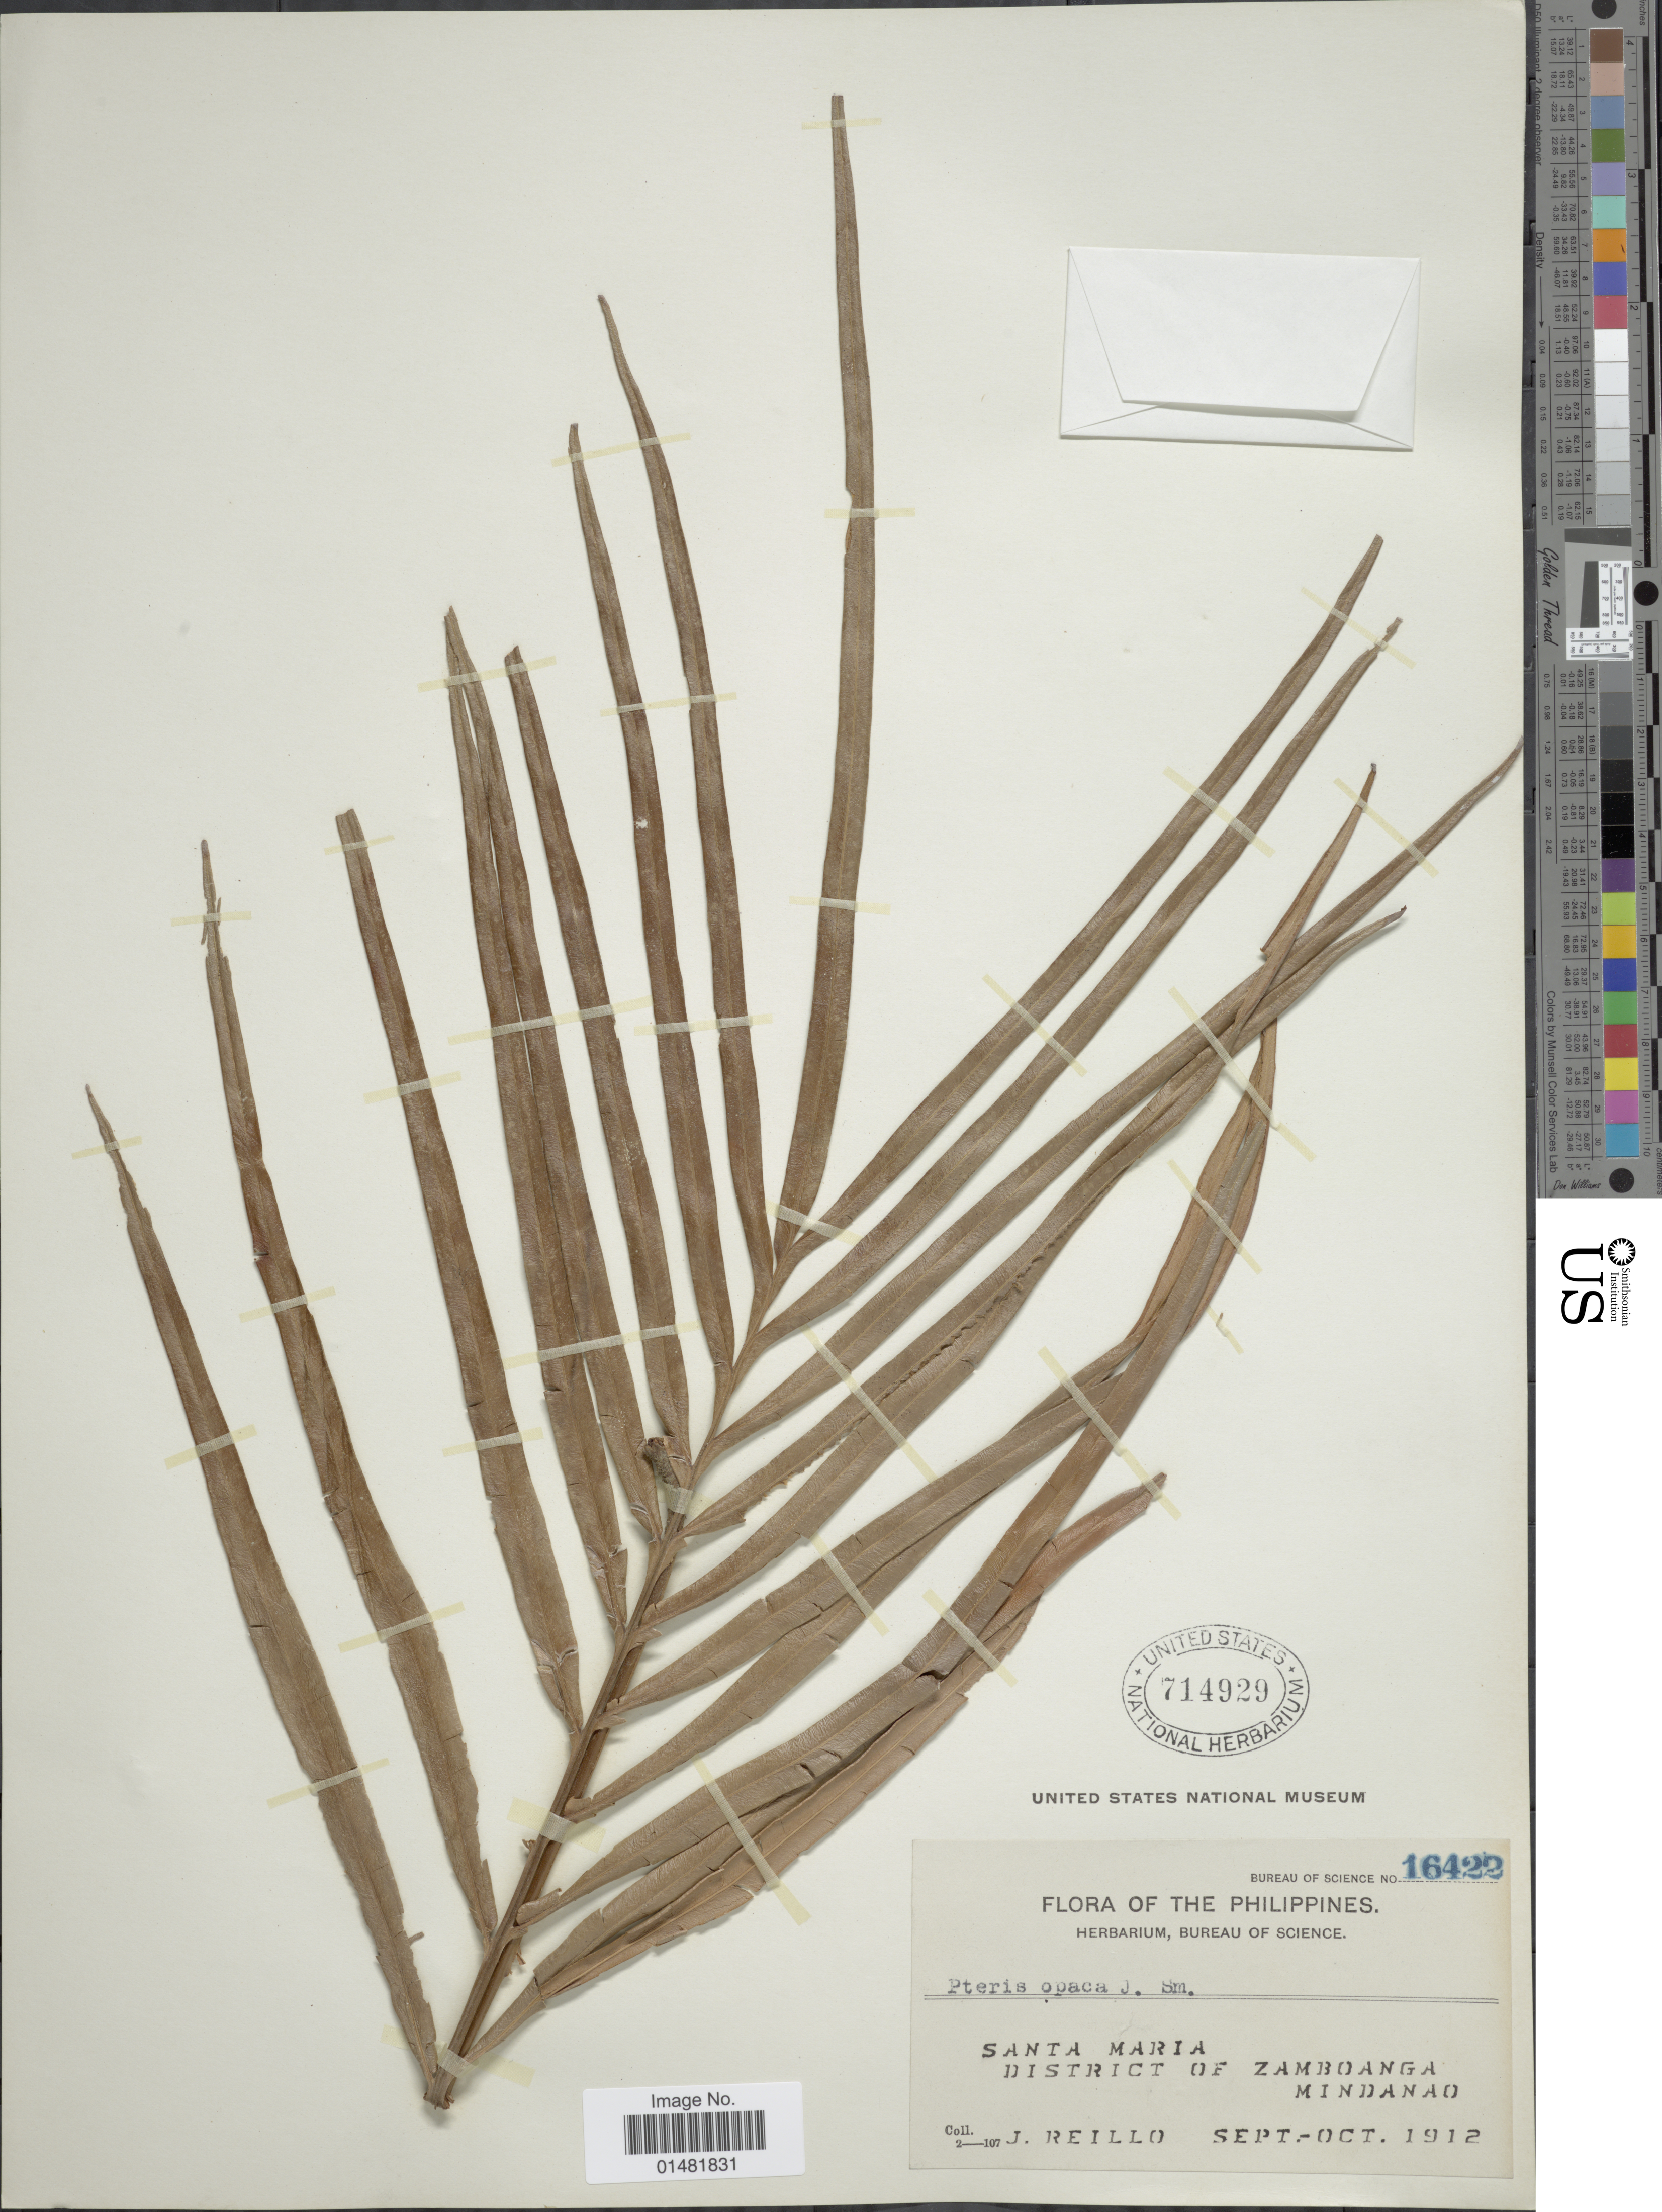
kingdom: Plantae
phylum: Tracheophyta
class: Polypodiopsida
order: Polypodiales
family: Pteridaceae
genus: Pteris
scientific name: Pteris opaca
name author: J. Sm. in Hook.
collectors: J. Reillo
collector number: Bureau of Science 16422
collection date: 1912-09/1912-10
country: Philippines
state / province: Zamboanga Peninsula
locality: Santa Maria, Mindanao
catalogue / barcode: US 714929